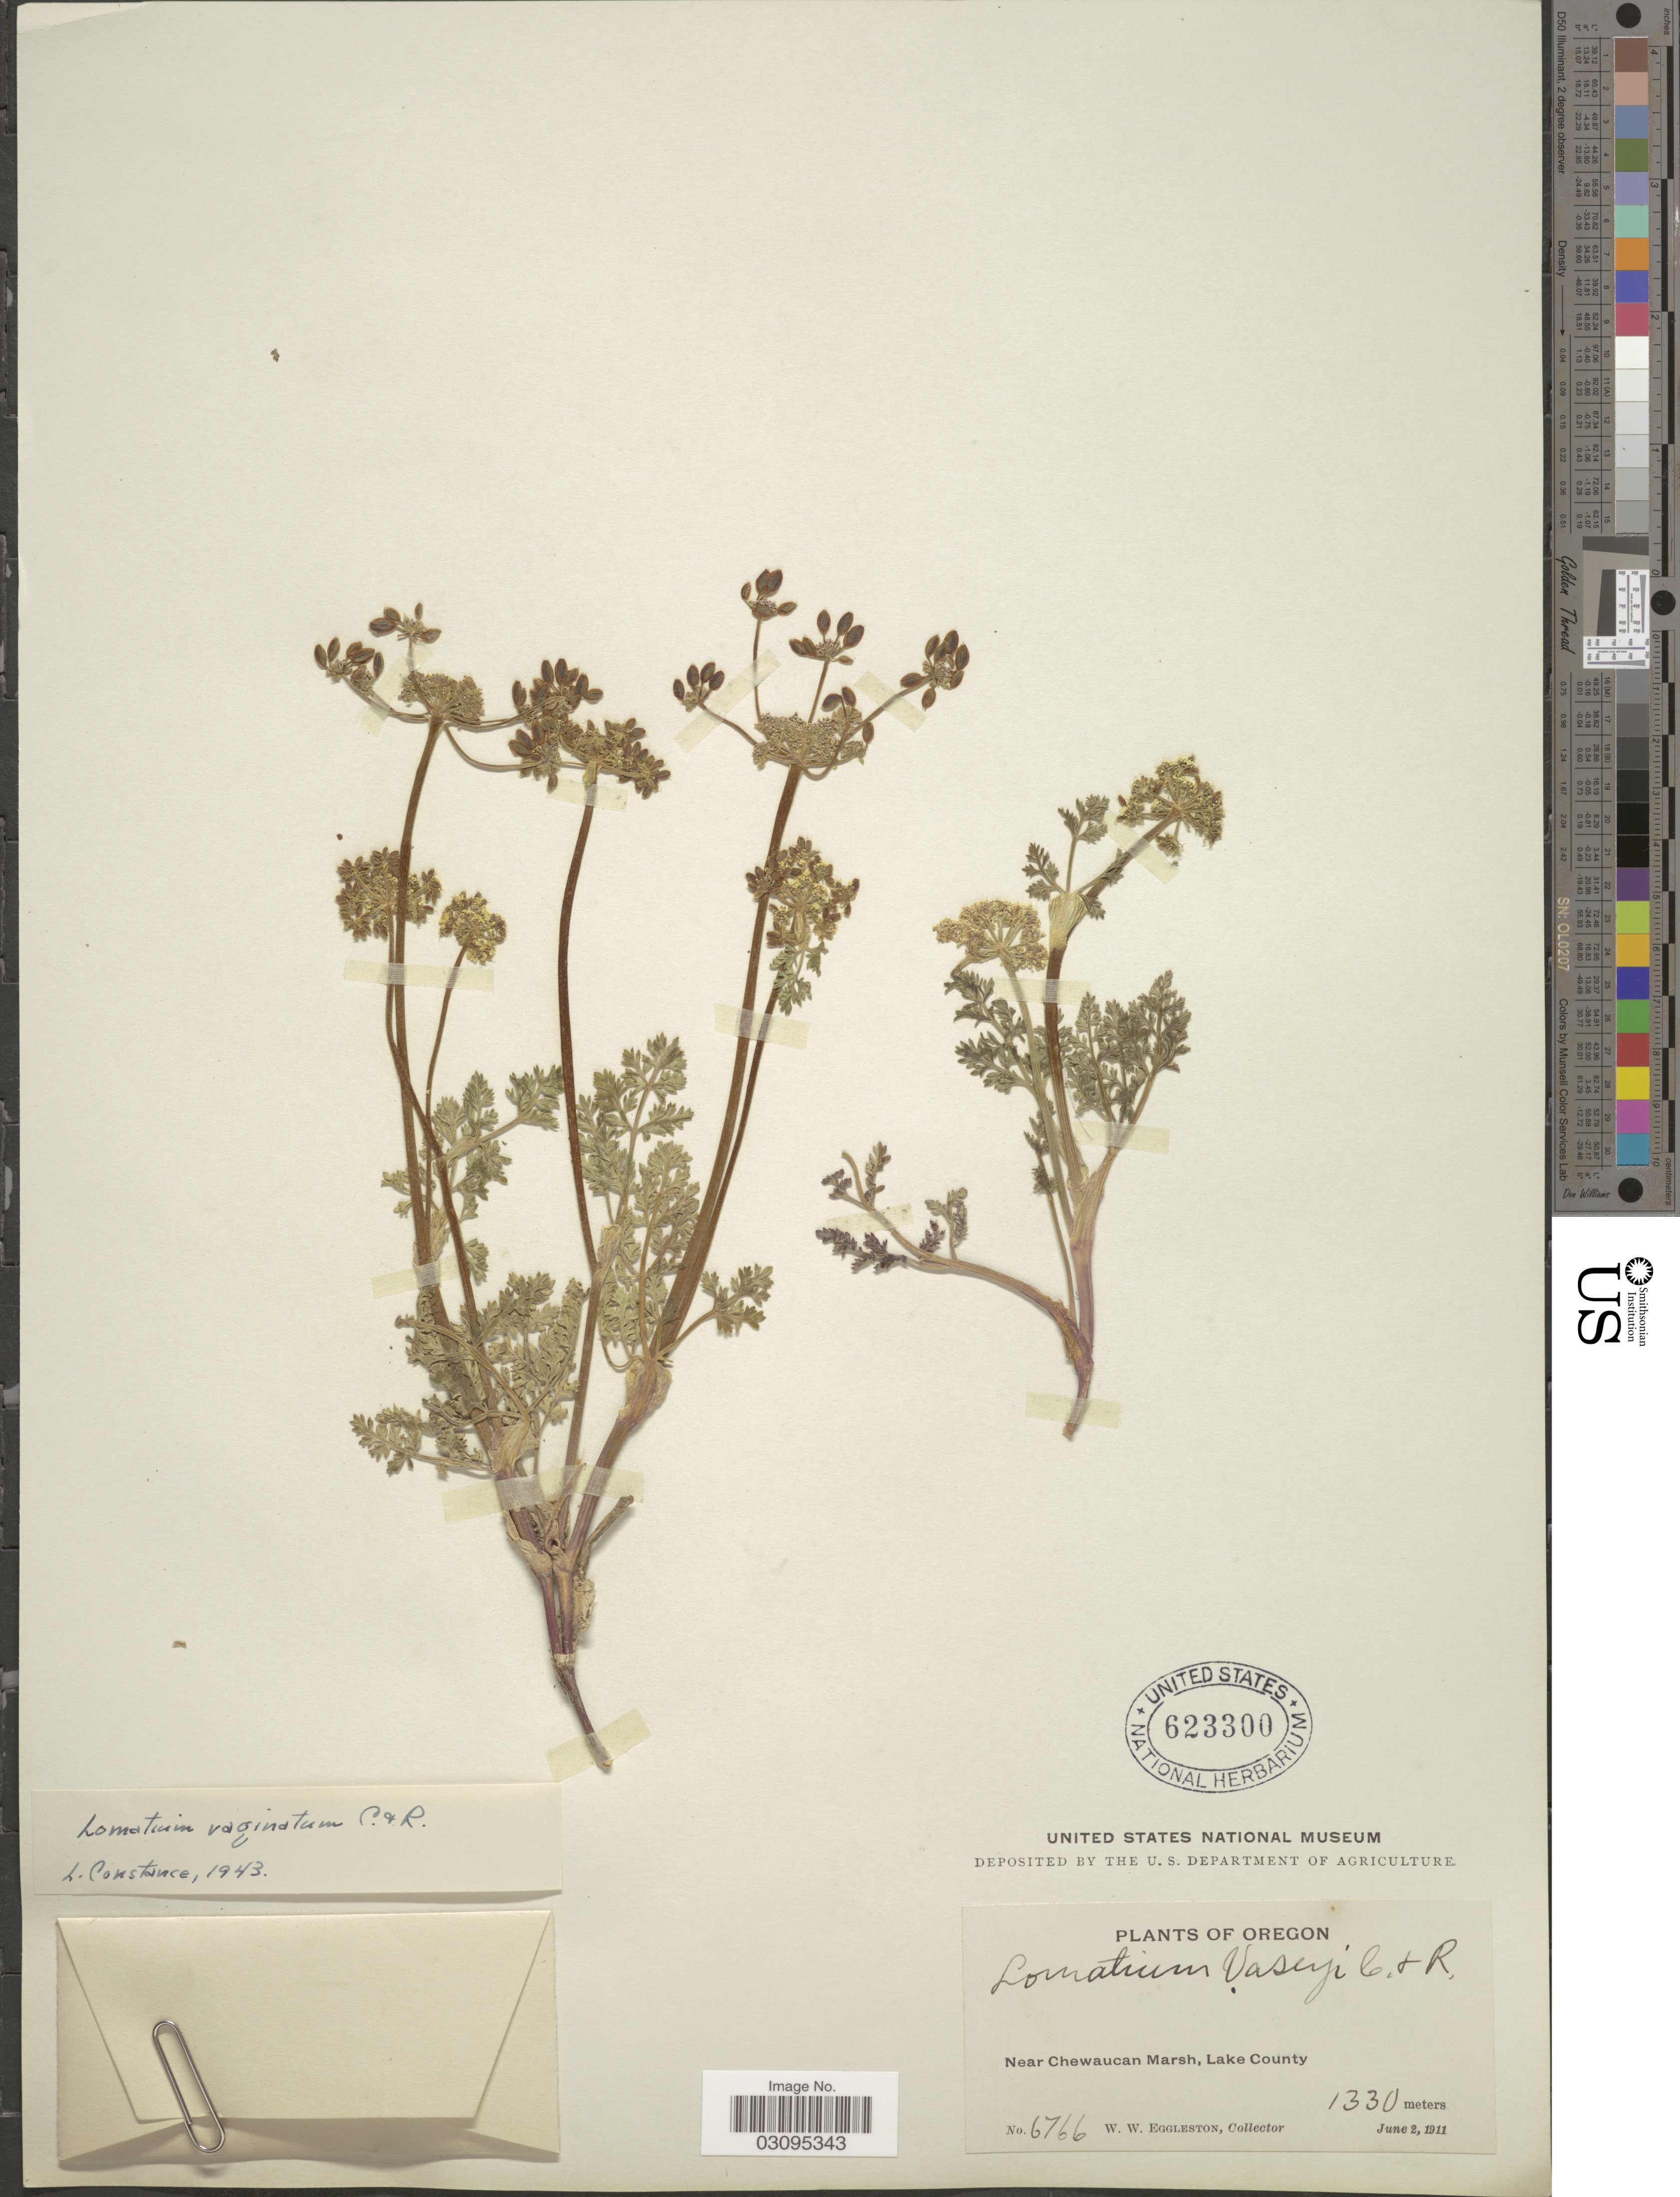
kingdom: Plantae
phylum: Tracheophyta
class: Magnoliopsida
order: Apiales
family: Apiaceae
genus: Lomatium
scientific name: Lomatium vaginatum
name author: J.M. Coult. & Rose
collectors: W. W. Eggleston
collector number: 6766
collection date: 1911-06-02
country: United States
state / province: Oregon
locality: Near Chewaucan Marsh, Lake County.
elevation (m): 1330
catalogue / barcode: US 623300